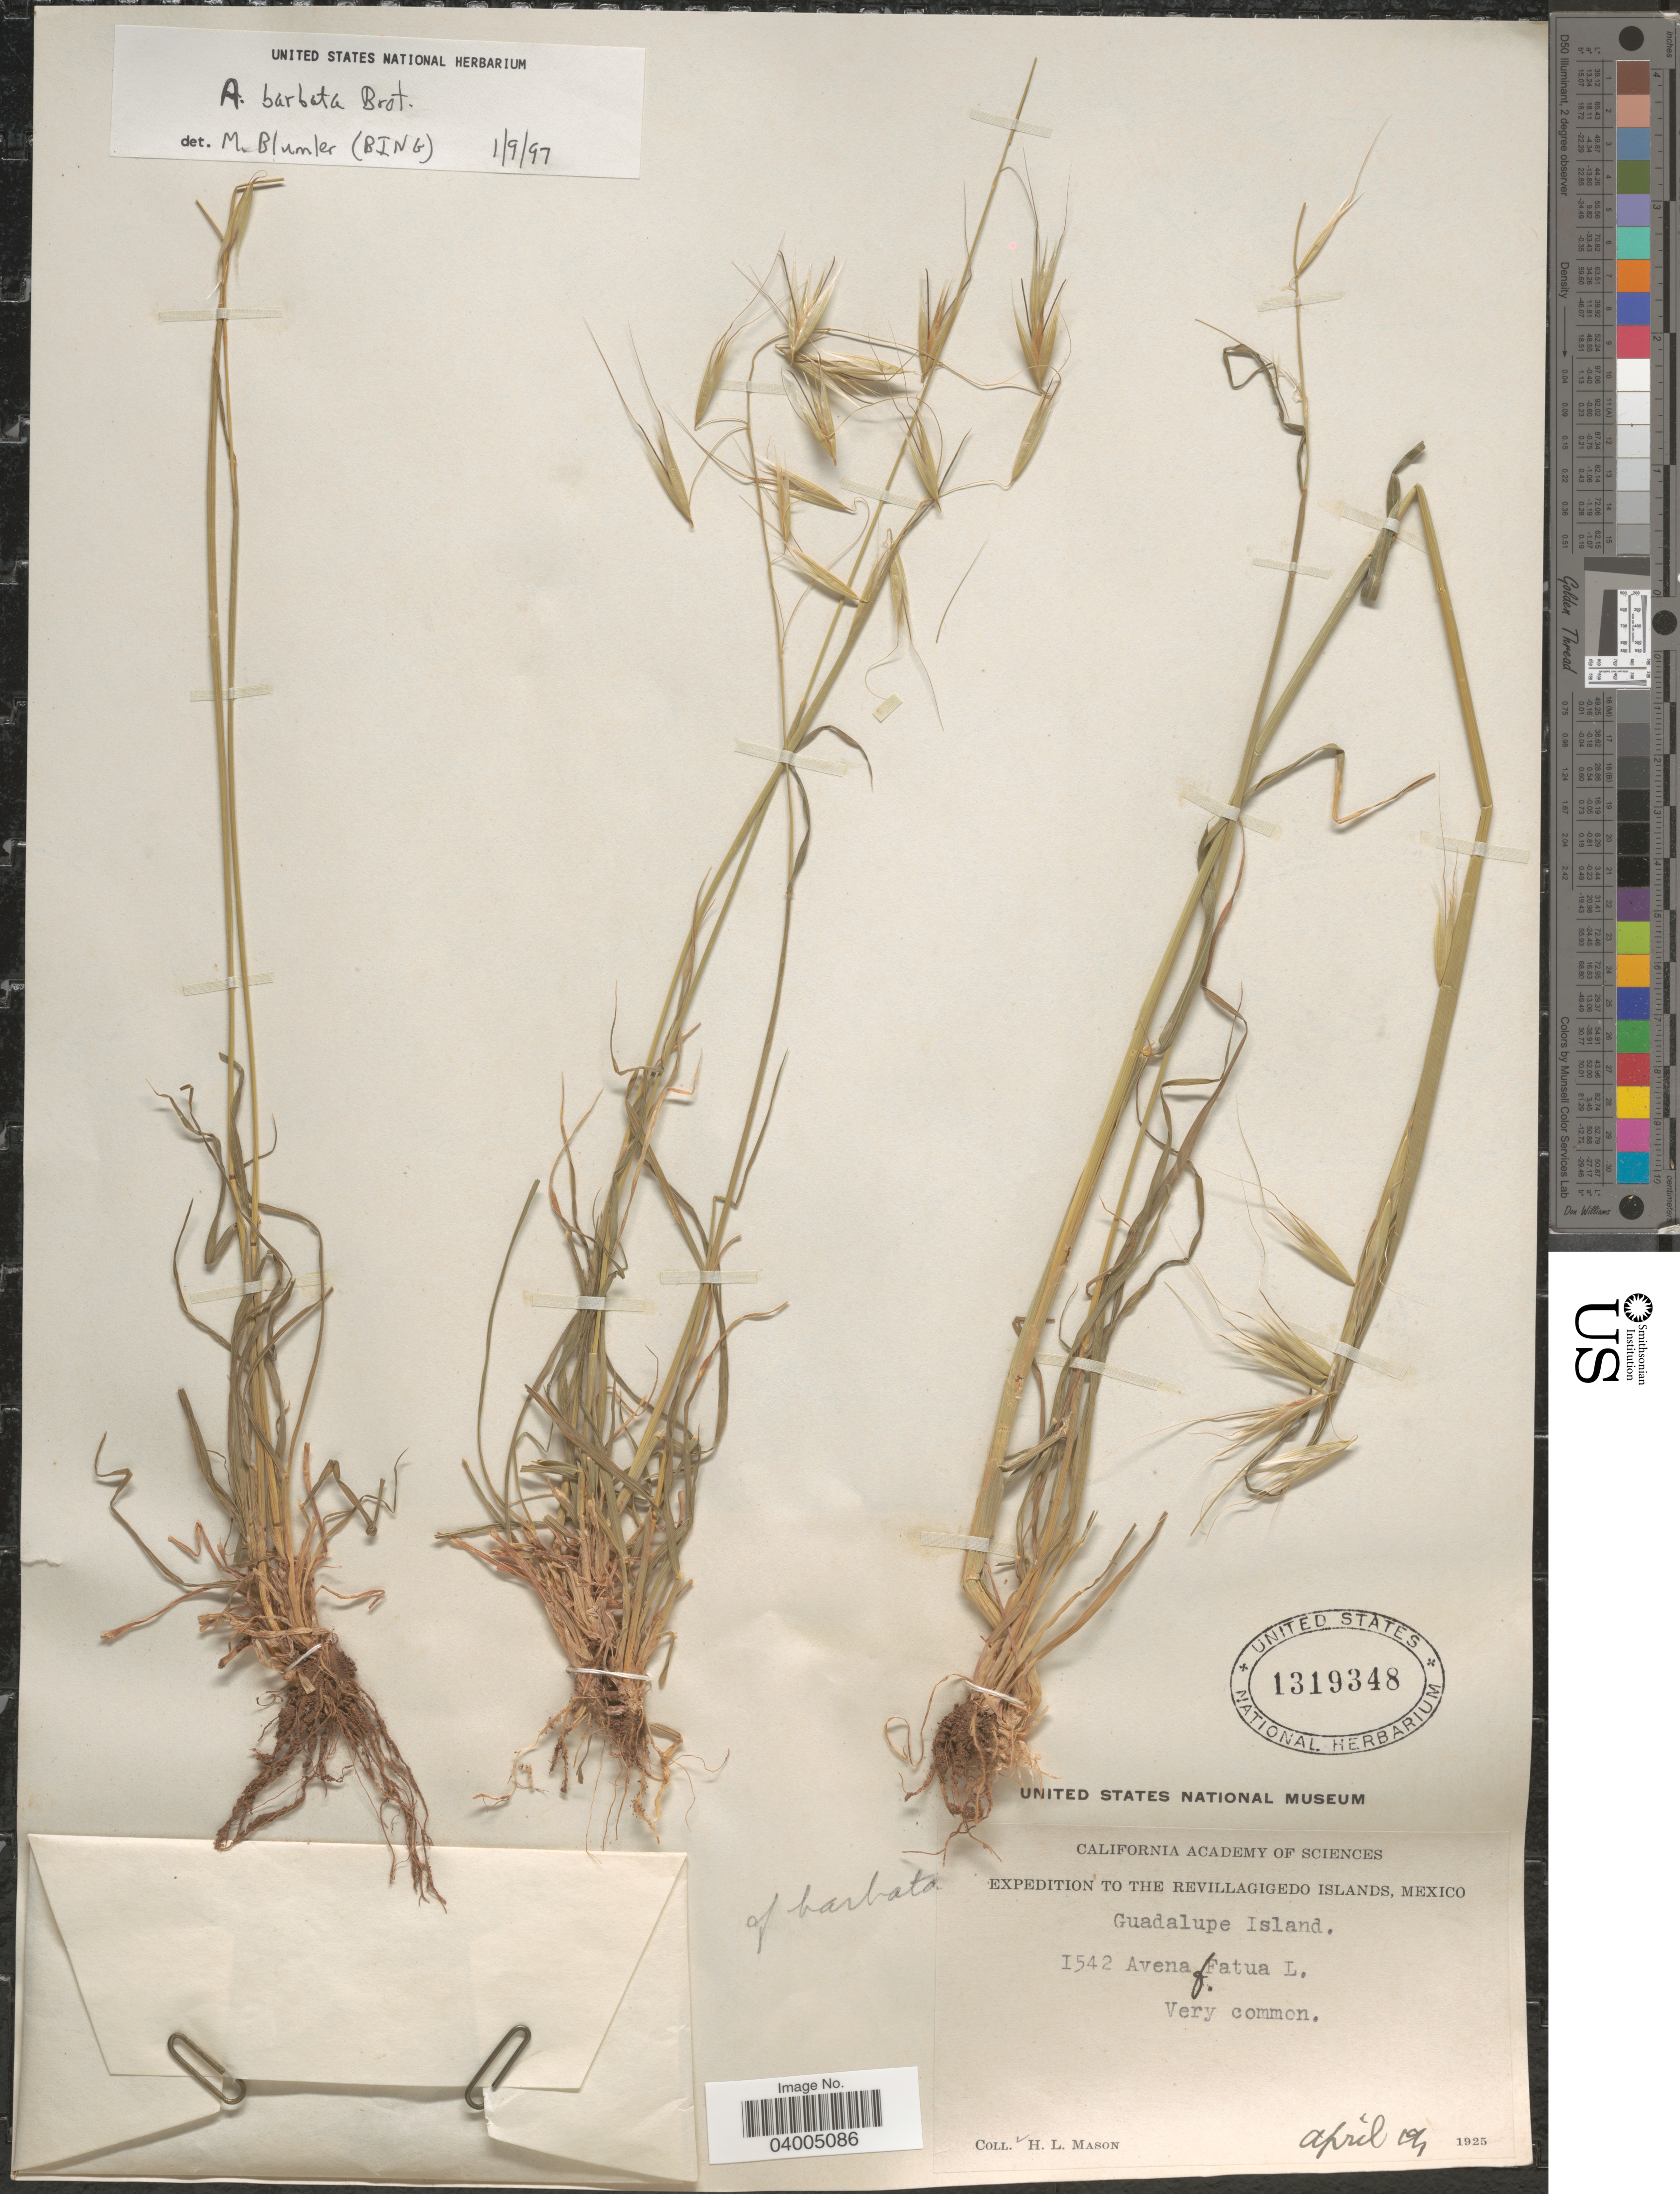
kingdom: Plantae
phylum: Tracheophyta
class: Liliopsida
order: Poales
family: Poaceae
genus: Avena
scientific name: Avena barbata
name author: Pott ex Link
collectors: H. L. Mason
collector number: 1542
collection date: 1925-04-19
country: Mexico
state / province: Colima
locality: The Revillagigedo Islands. Guadalupe Island.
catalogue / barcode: US 1319348